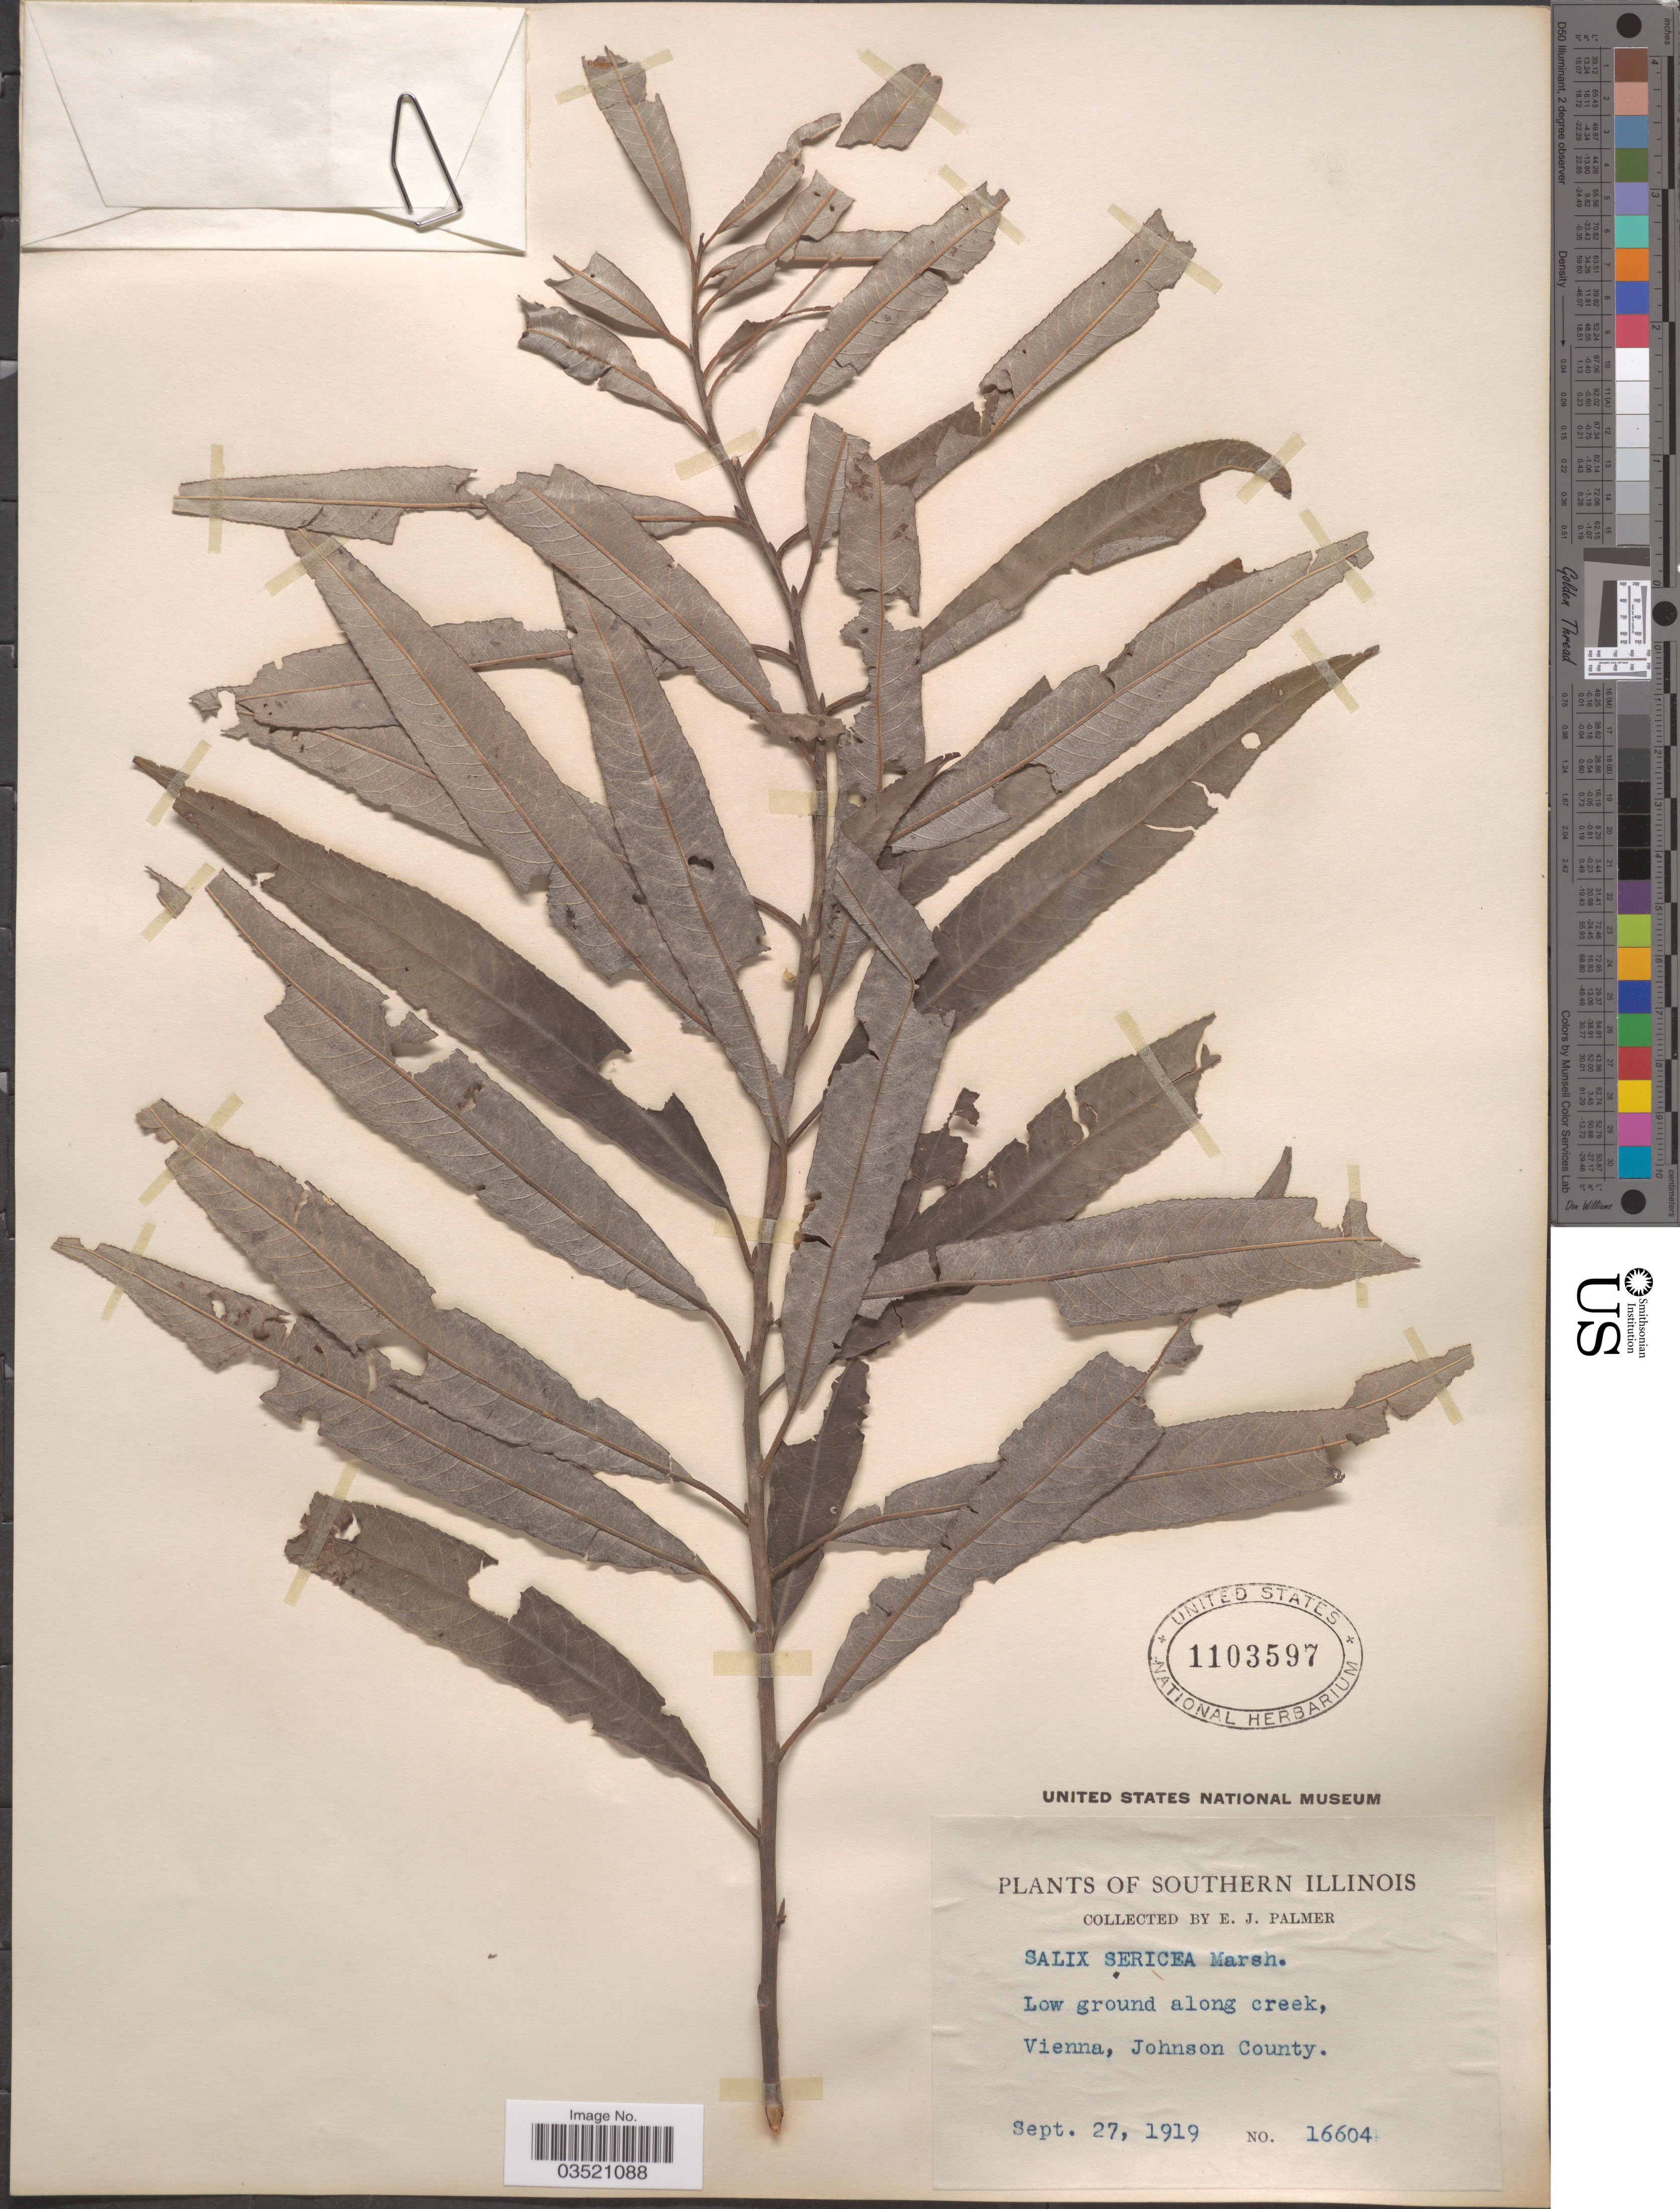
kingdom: Plantae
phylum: Tracheophyta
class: Magnoliopsida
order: Malpighiales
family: Salicaceae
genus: Salix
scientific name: Salix sericea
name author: Marshall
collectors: E. J. Palmer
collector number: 16604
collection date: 1919-09-27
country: United States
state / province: Illinois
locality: Southern Illinois. Low ground along creek, Vienna, Johnson County.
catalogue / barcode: US 1103597